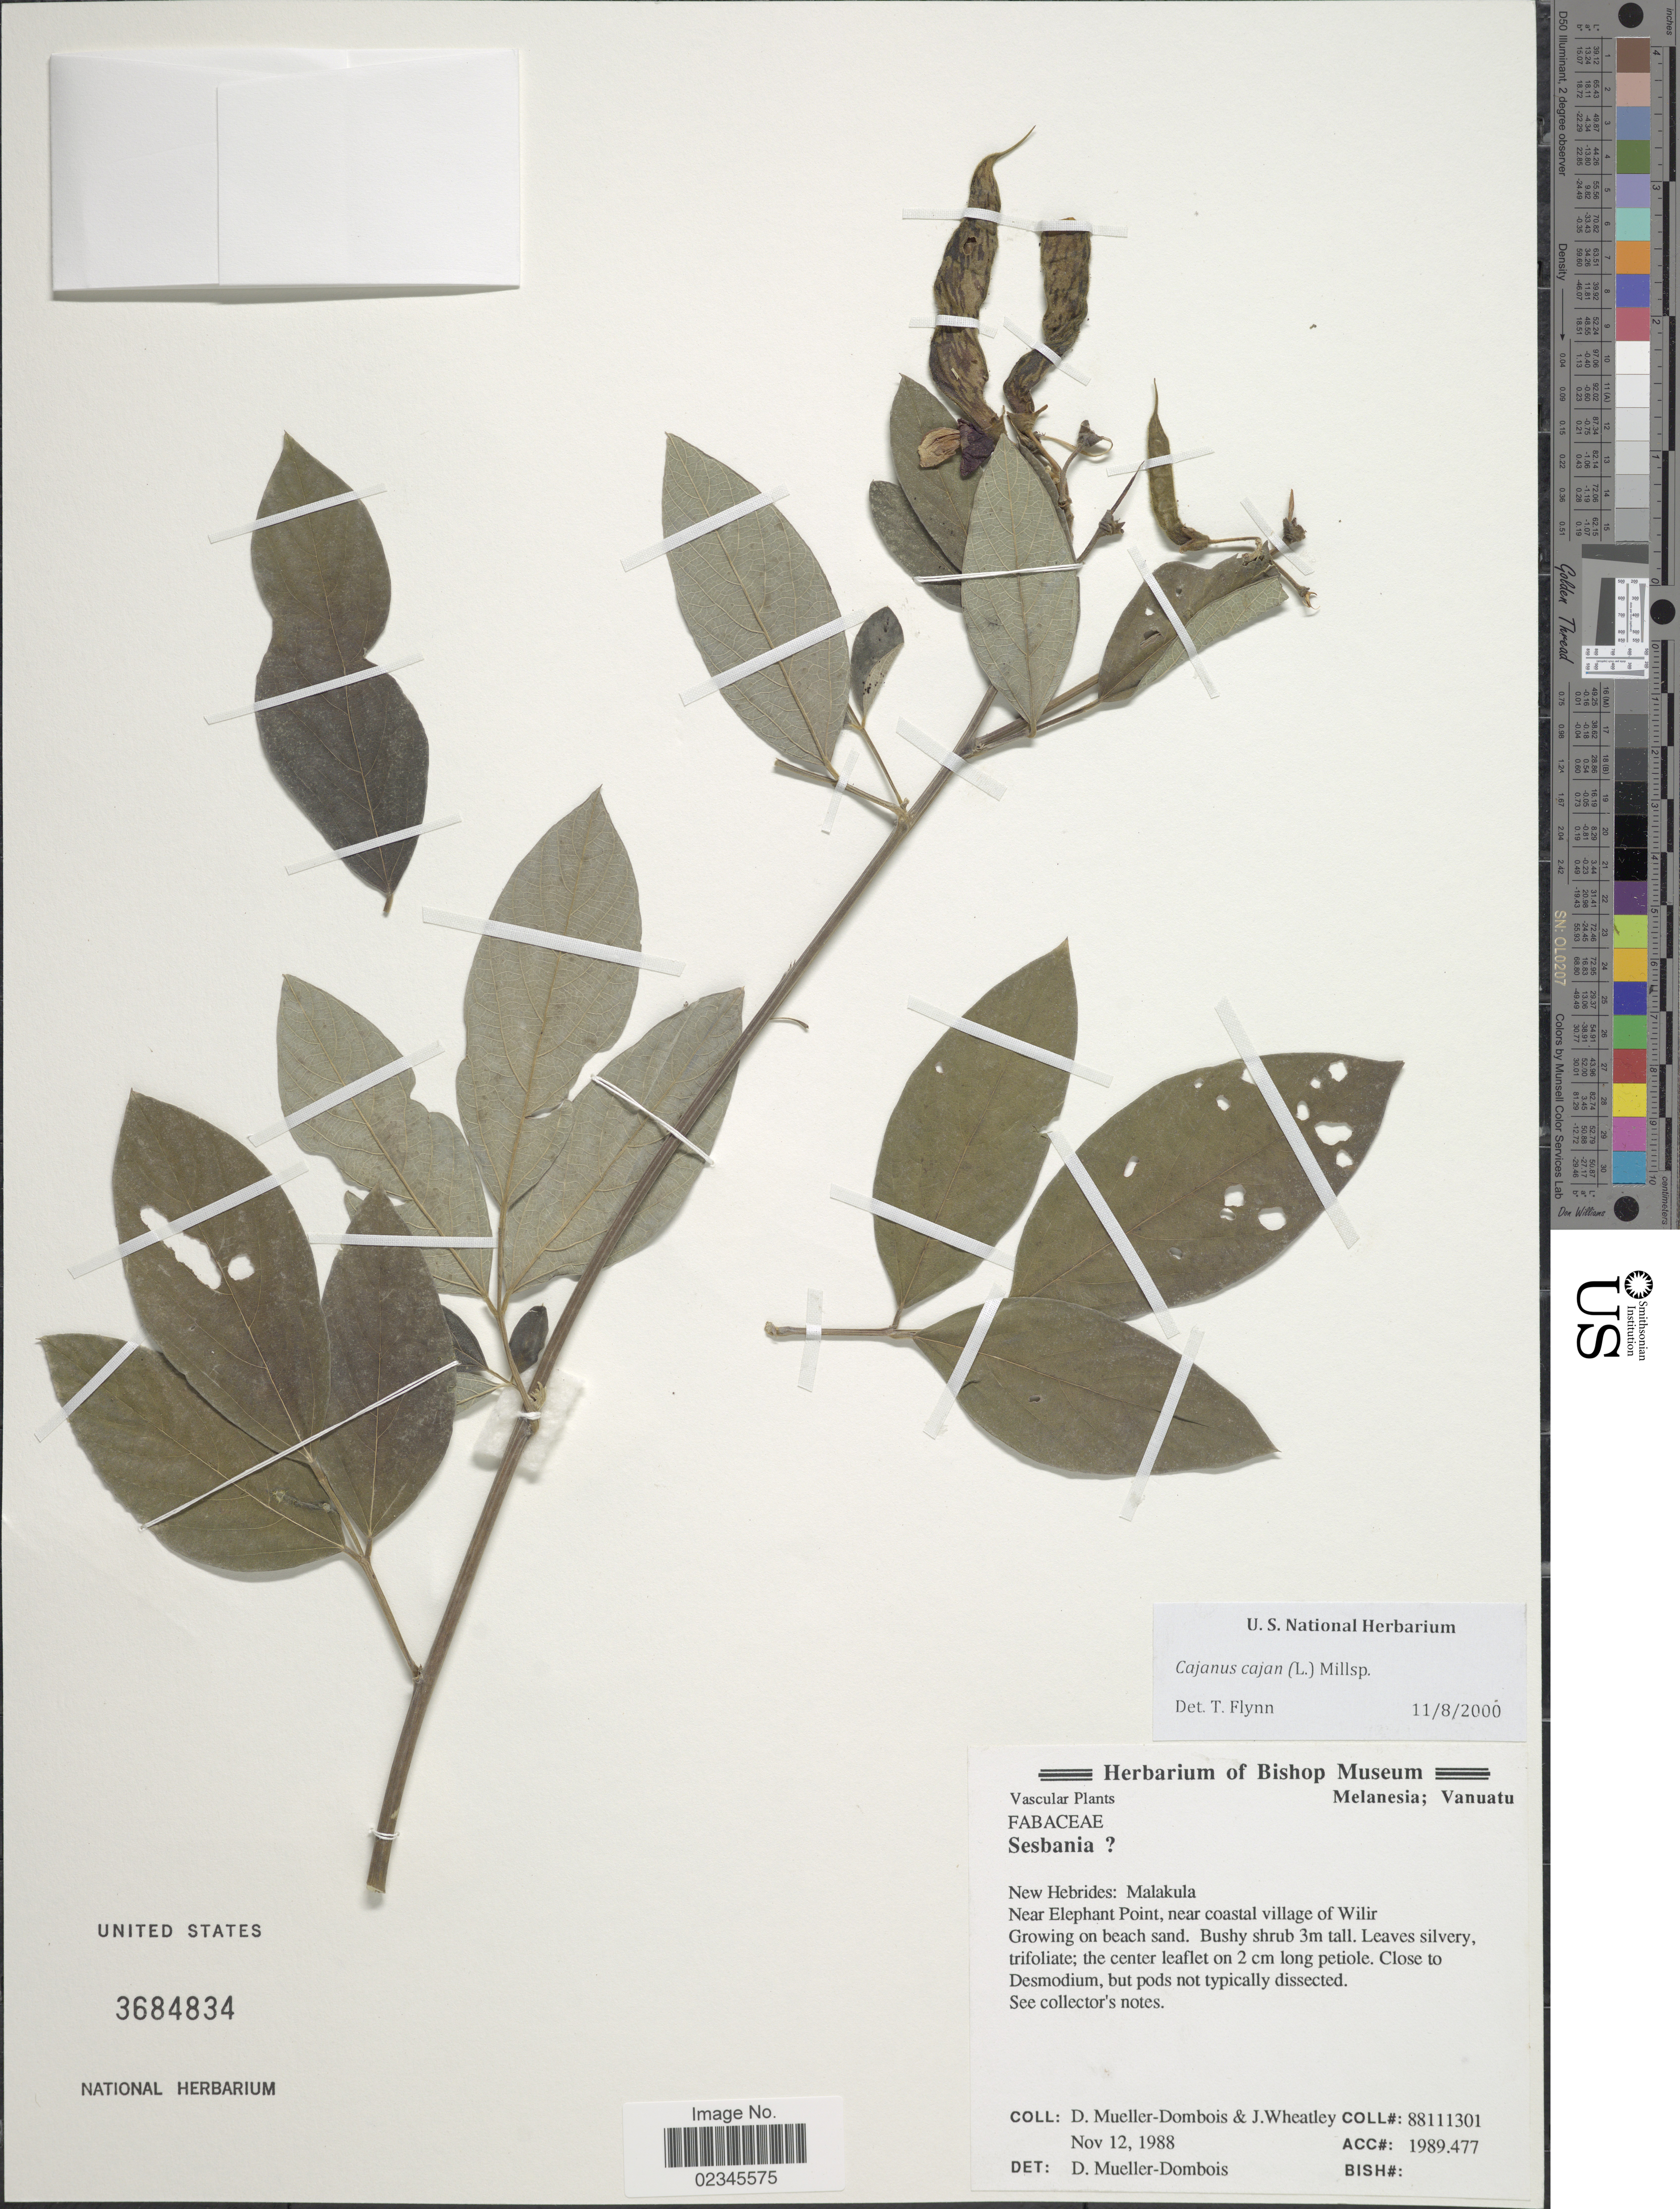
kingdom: Plantae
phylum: Tracheophyta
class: Magnoliopsida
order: Fabales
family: Fabaceae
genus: Cajanus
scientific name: Cajanus cajan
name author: (L.) Huth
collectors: D. Mueller-Dombois & J. Wheatley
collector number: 88111301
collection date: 1988-11-12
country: Vanuatu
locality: New Hebrides: Malakula. Near Elephant Point, near coastal village of Wilir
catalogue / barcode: US 3684834